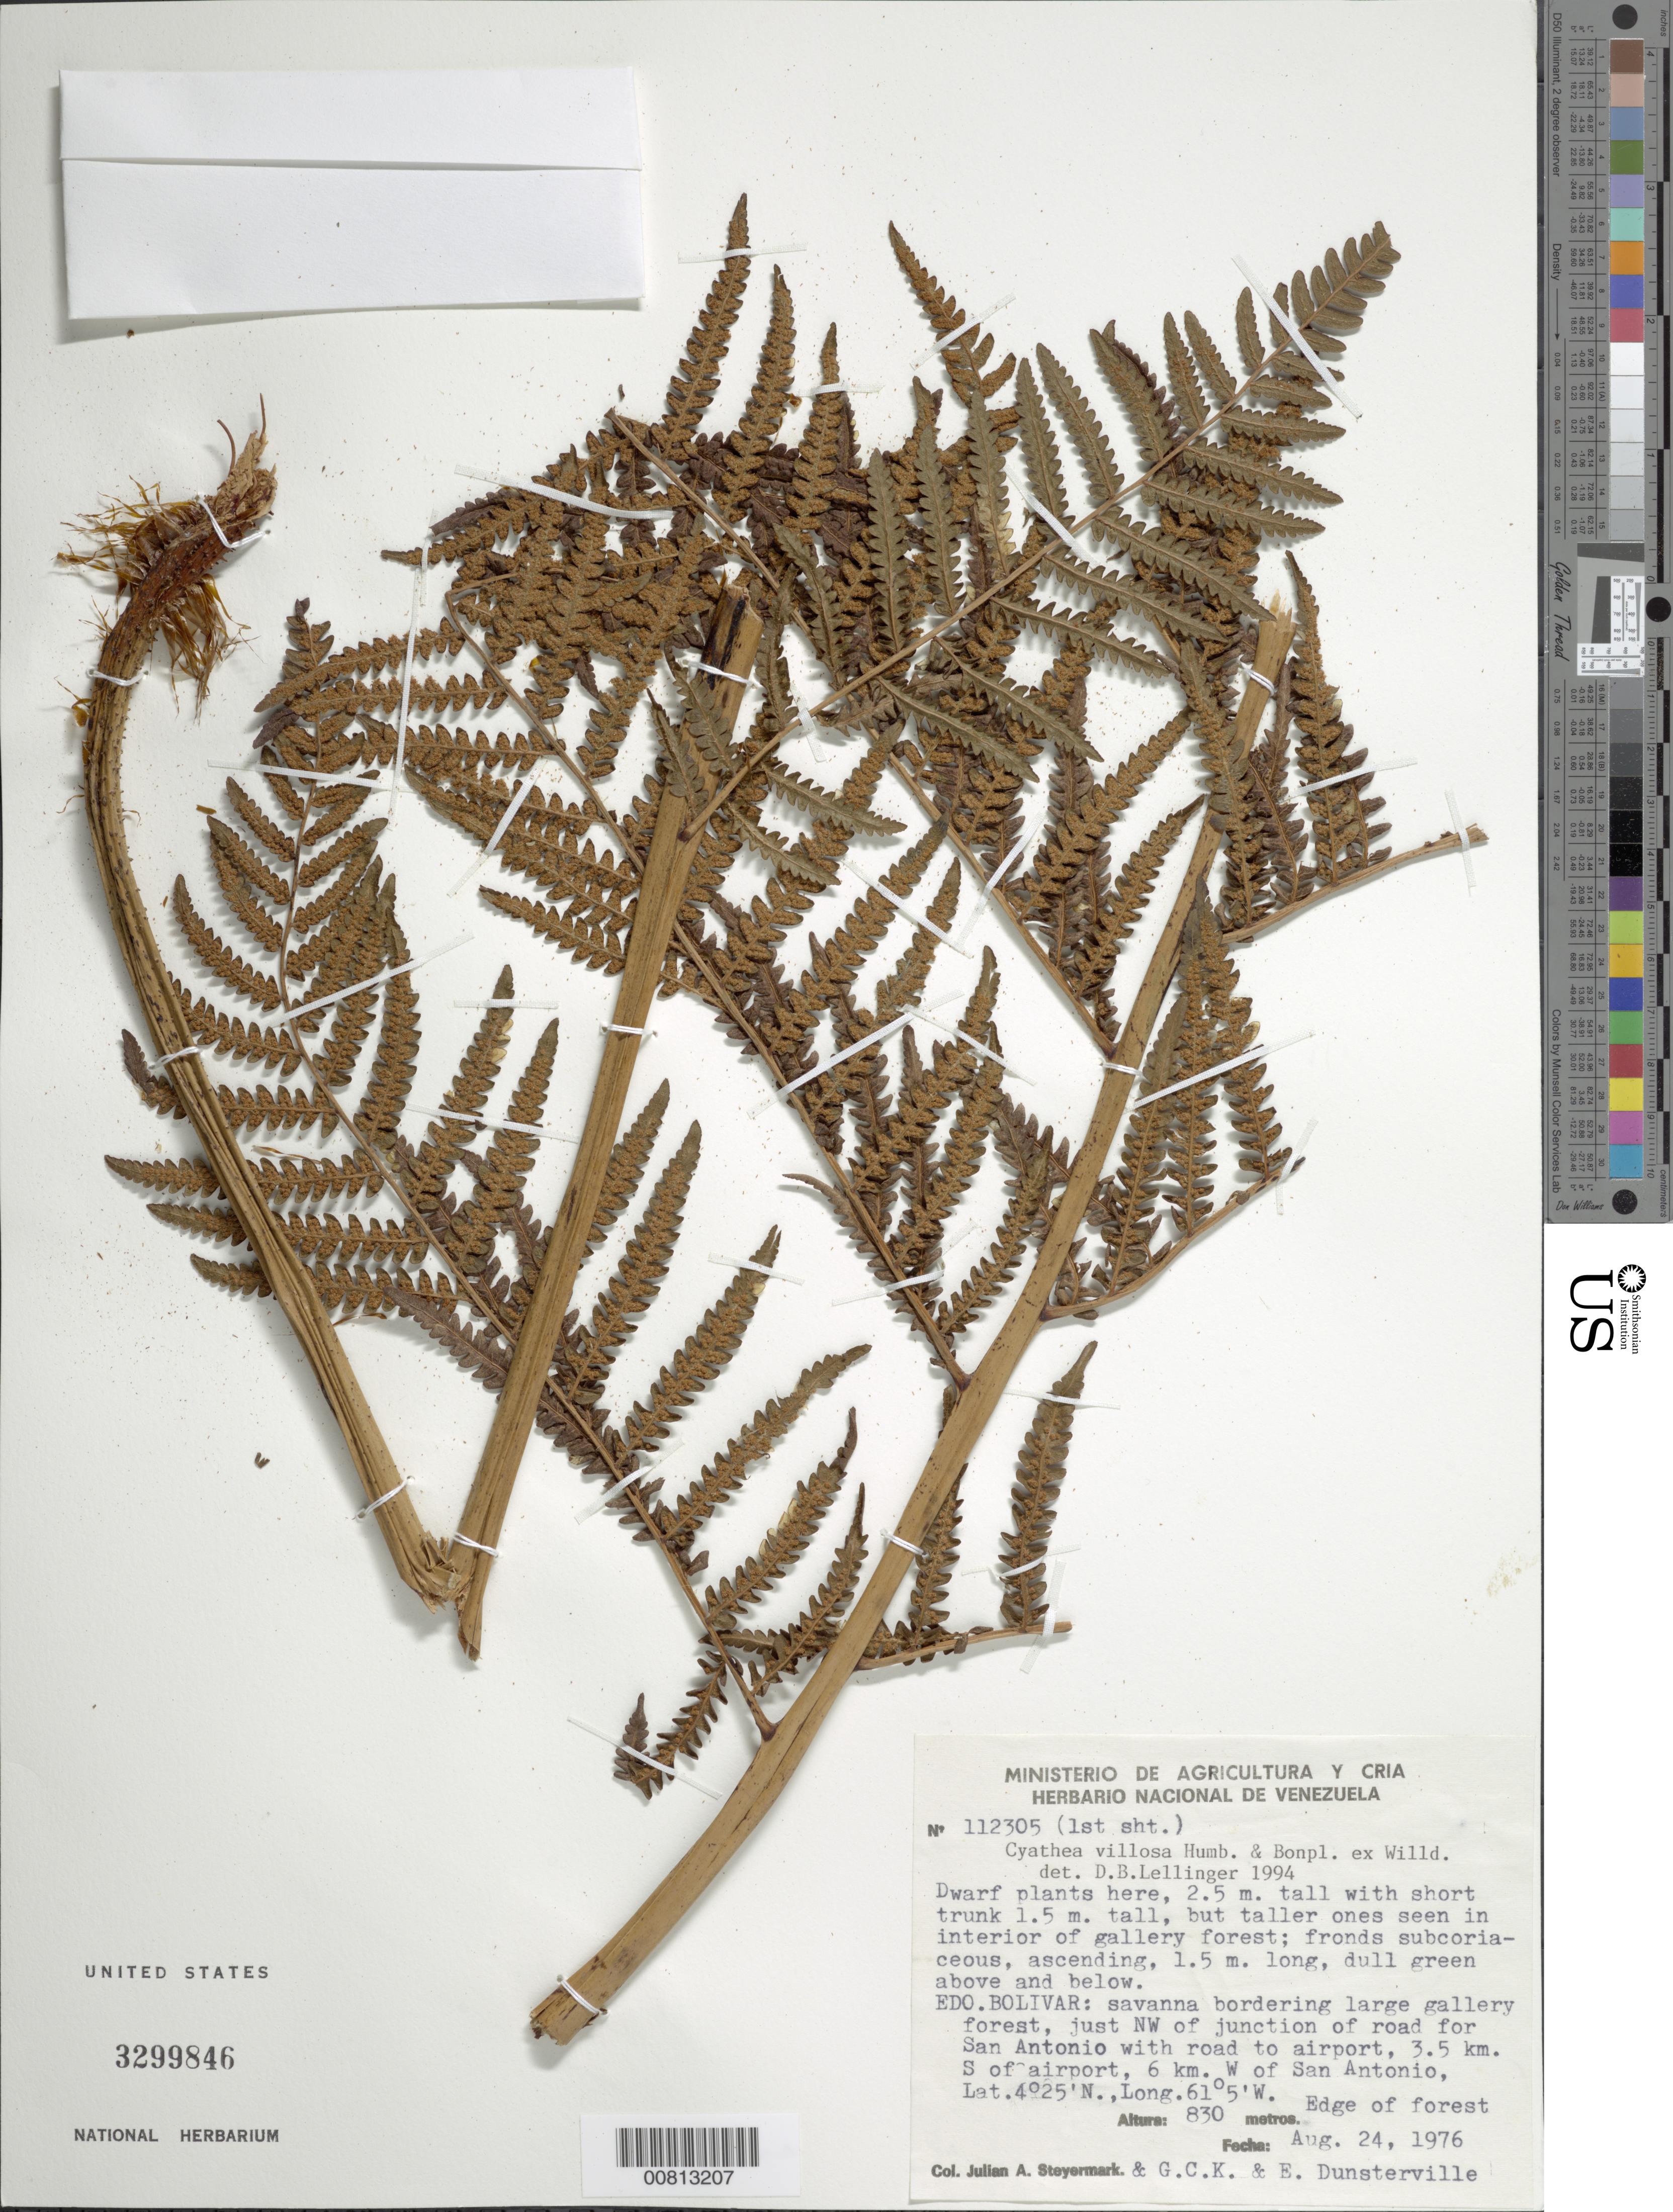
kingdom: Plantae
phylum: Tracheophyta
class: Polypodiopsida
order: Cyatheales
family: Cyatheaceae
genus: Cyathea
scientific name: Cyathea villosa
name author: Humb. & Bonpl. ex Willd.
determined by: Lellinger, David B., (BOT), Smithsonian Institution - National Museum of Natural History (UNITED STATES)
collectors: J. Steyermark, G. C. K. Dunsterville & E. Dunsterville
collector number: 112305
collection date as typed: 24-Aug-76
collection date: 1976-08-24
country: Venezuela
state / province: Bolívar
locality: San Antonio, 6 km W of and 3.5 km S of airport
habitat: Savanna bordering large gallery forest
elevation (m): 830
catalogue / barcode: US 3299846